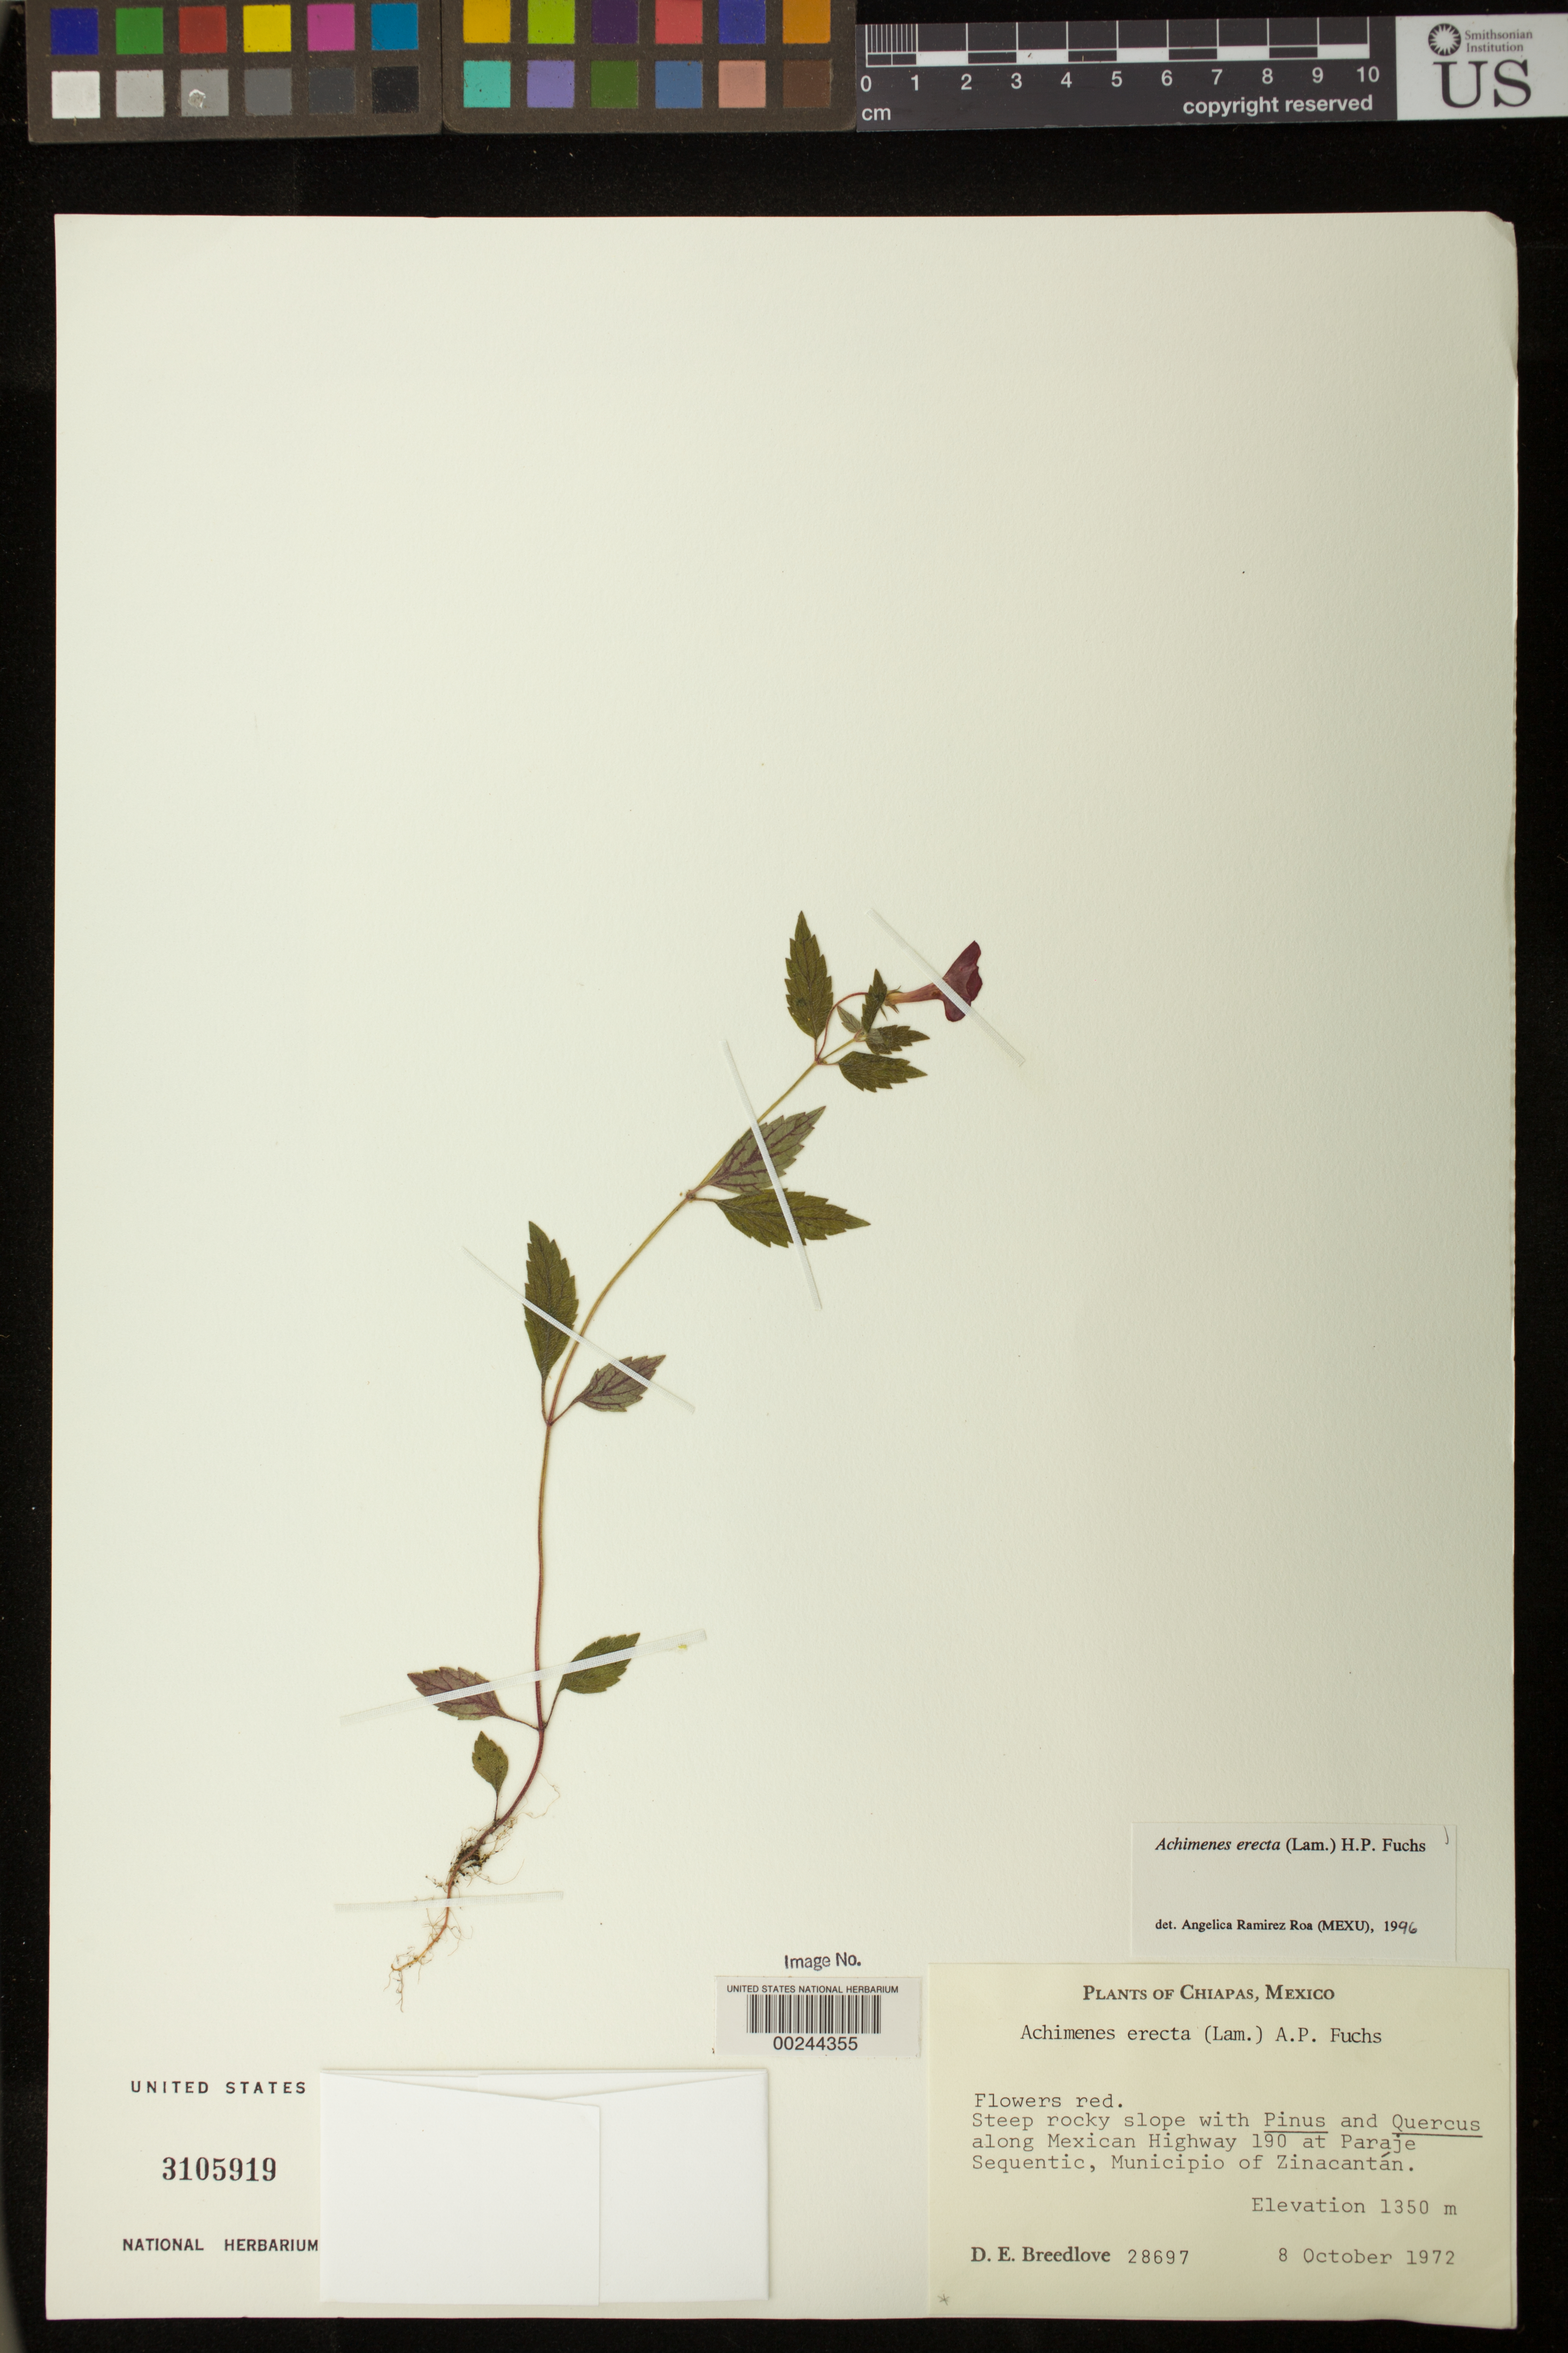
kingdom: Plantae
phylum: Tracheophyta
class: Magnoliopsida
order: Lamiales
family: Gesneriaceae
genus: Achimenes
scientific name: Achimenes erecta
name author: (Lam.) H.P. Fuchs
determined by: Skog, Laurence E.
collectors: D. E. Breedlove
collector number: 28697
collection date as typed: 08 Oct 1972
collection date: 1972-10-08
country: Mexico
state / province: Chiapas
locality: Along Mexican highway 190 at Paraje Sequentic, Mpio. of Zinacantán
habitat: Steep rocky slope with Pinus and Quercus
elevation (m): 1350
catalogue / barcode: US 3105919